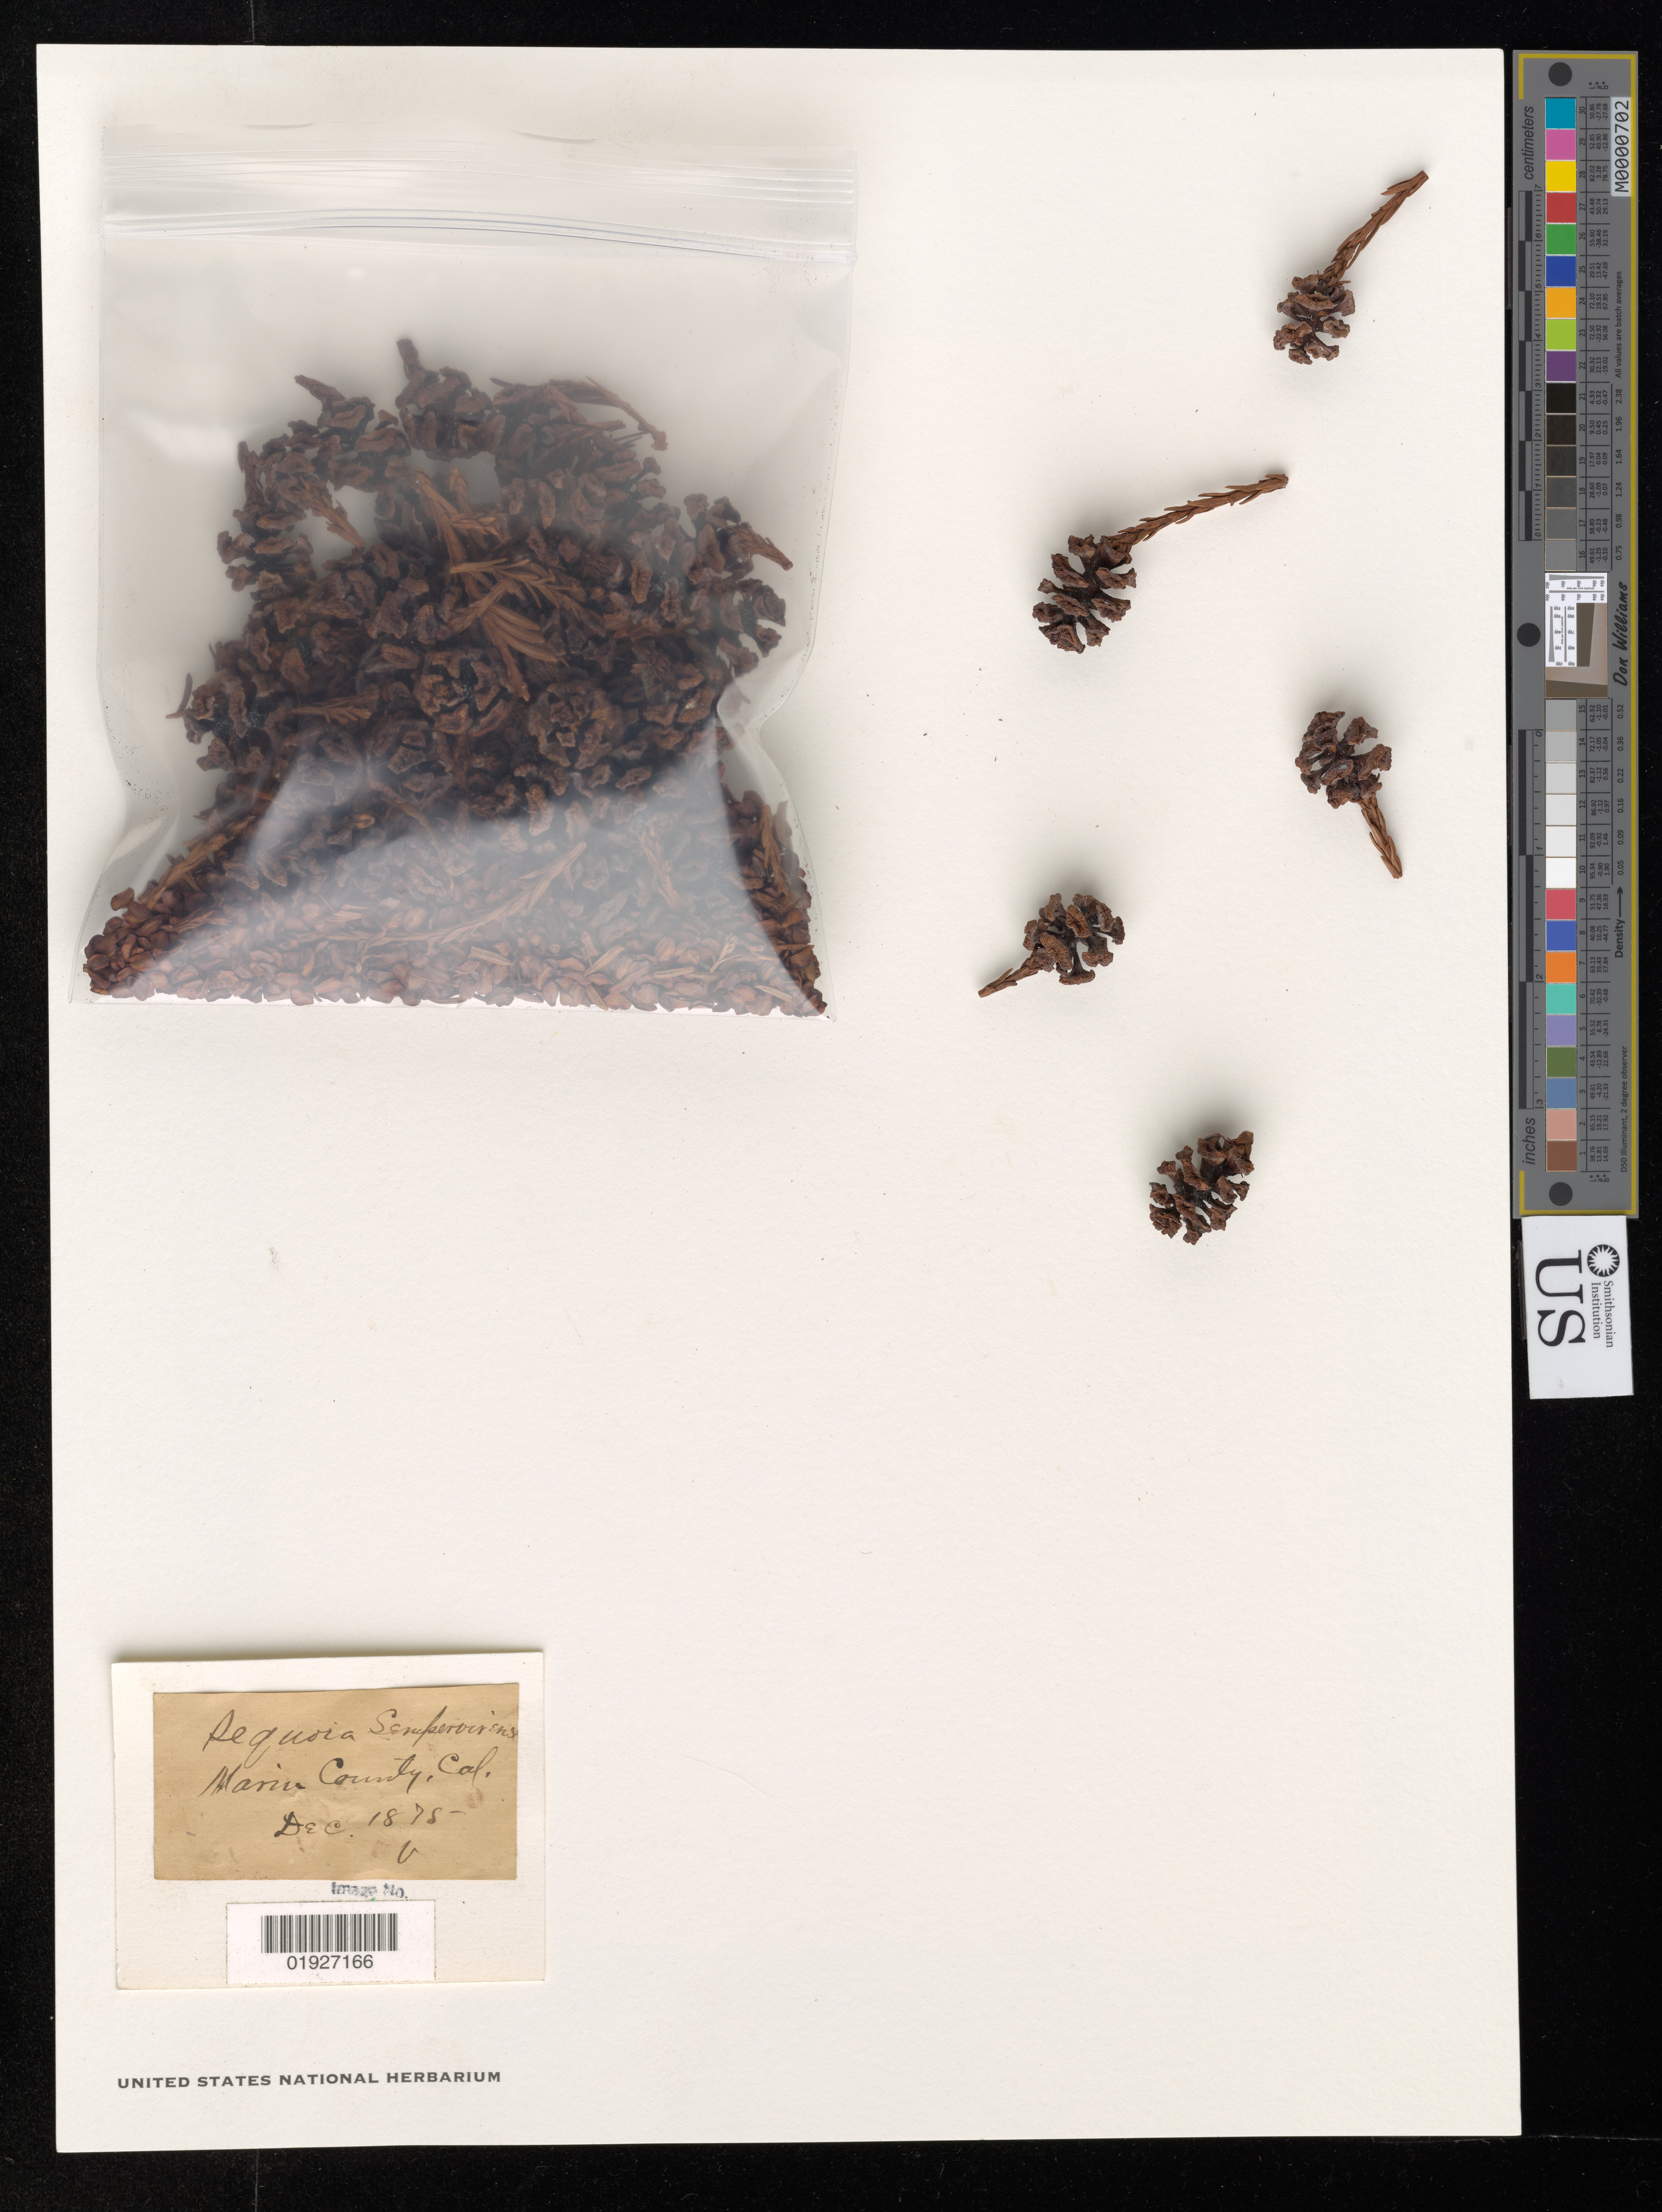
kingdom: Plantae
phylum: Tracheophyta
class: Pinopsida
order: Pinales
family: Cupressaceae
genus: Sequoia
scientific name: Sequoia sempervirens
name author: (D. Don) Endl.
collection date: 1875-12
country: United States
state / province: California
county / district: Marin